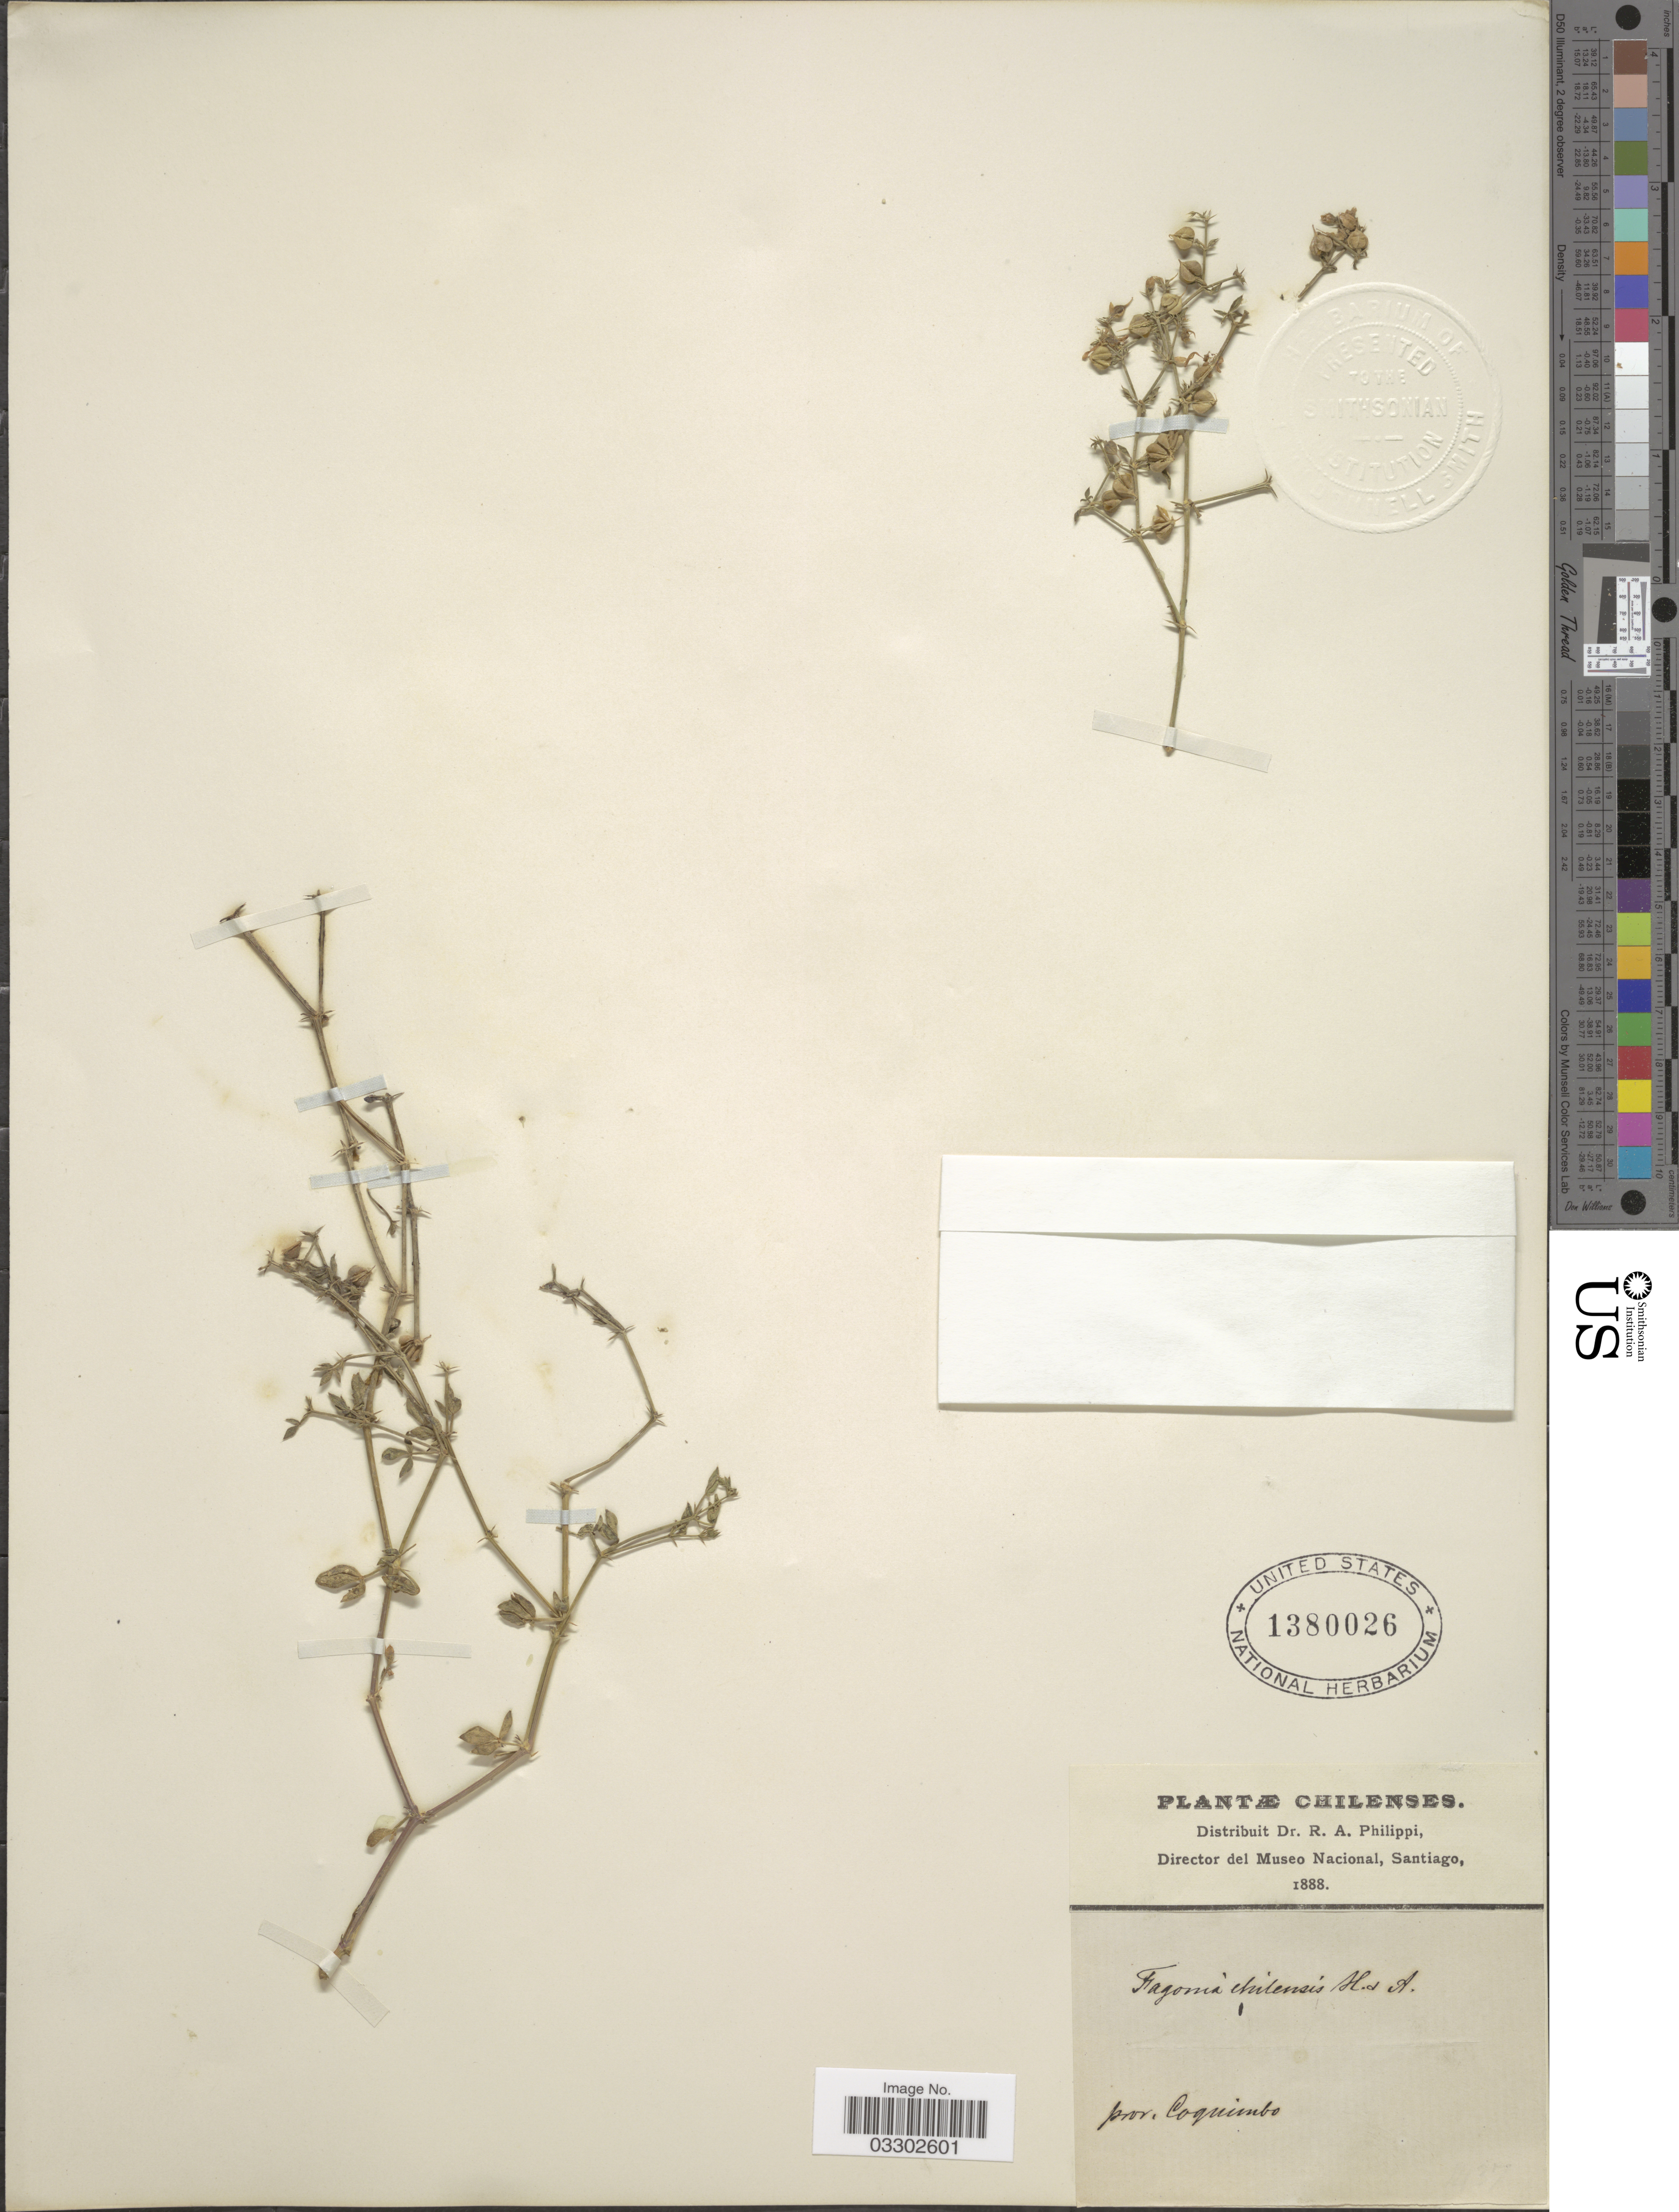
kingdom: Plantae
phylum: Tracheophyta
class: Magnoliopsida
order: Zygophyllales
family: Zygophyllaceae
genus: Fagonia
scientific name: Fagonia chilensis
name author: Hook. & Arn.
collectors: ex. herb. R.A. Philippi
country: Chile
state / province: Coquimbo (IV)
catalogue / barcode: US 1380026